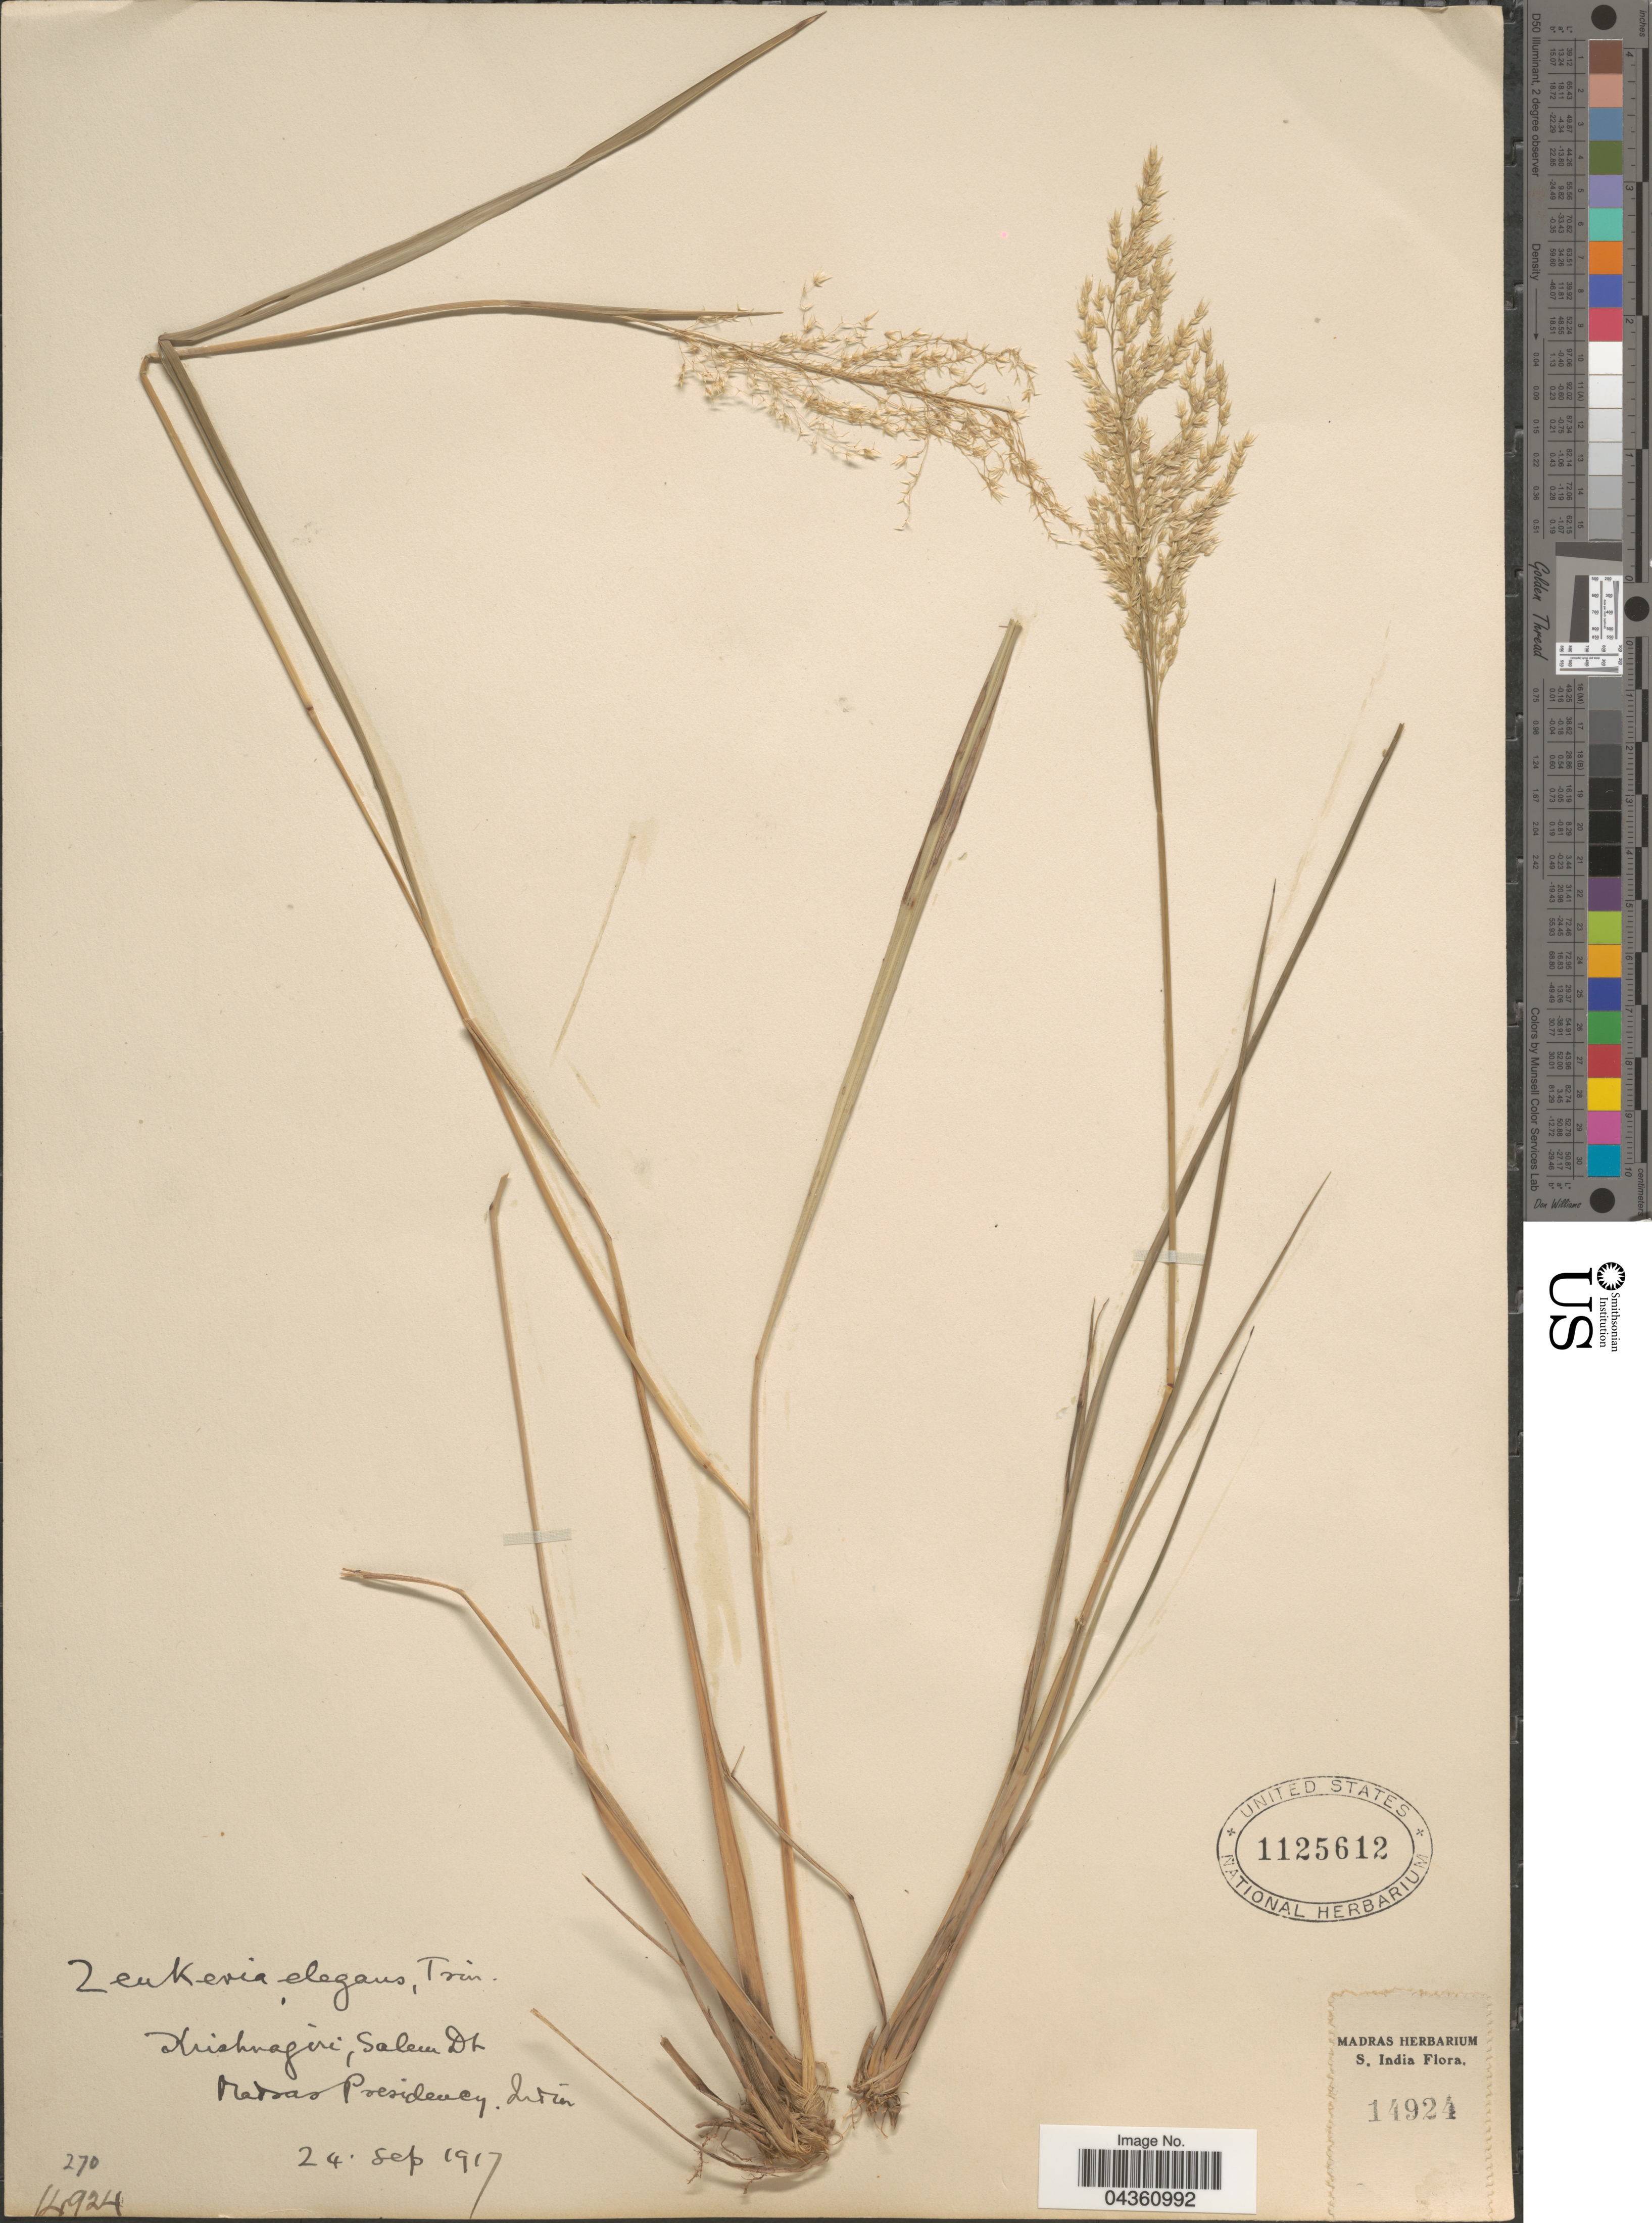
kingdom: Plantae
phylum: Tracheophyta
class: Liliopsida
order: Poales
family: Poaceae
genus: Zenkeria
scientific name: Zenkeria elegans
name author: Trin.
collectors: Ex herb. Madras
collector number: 14924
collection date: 1917-09-24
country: India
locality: Krishnagiri, Salem Dt. Madras Presidency. S. India.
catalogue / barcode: US 1125612